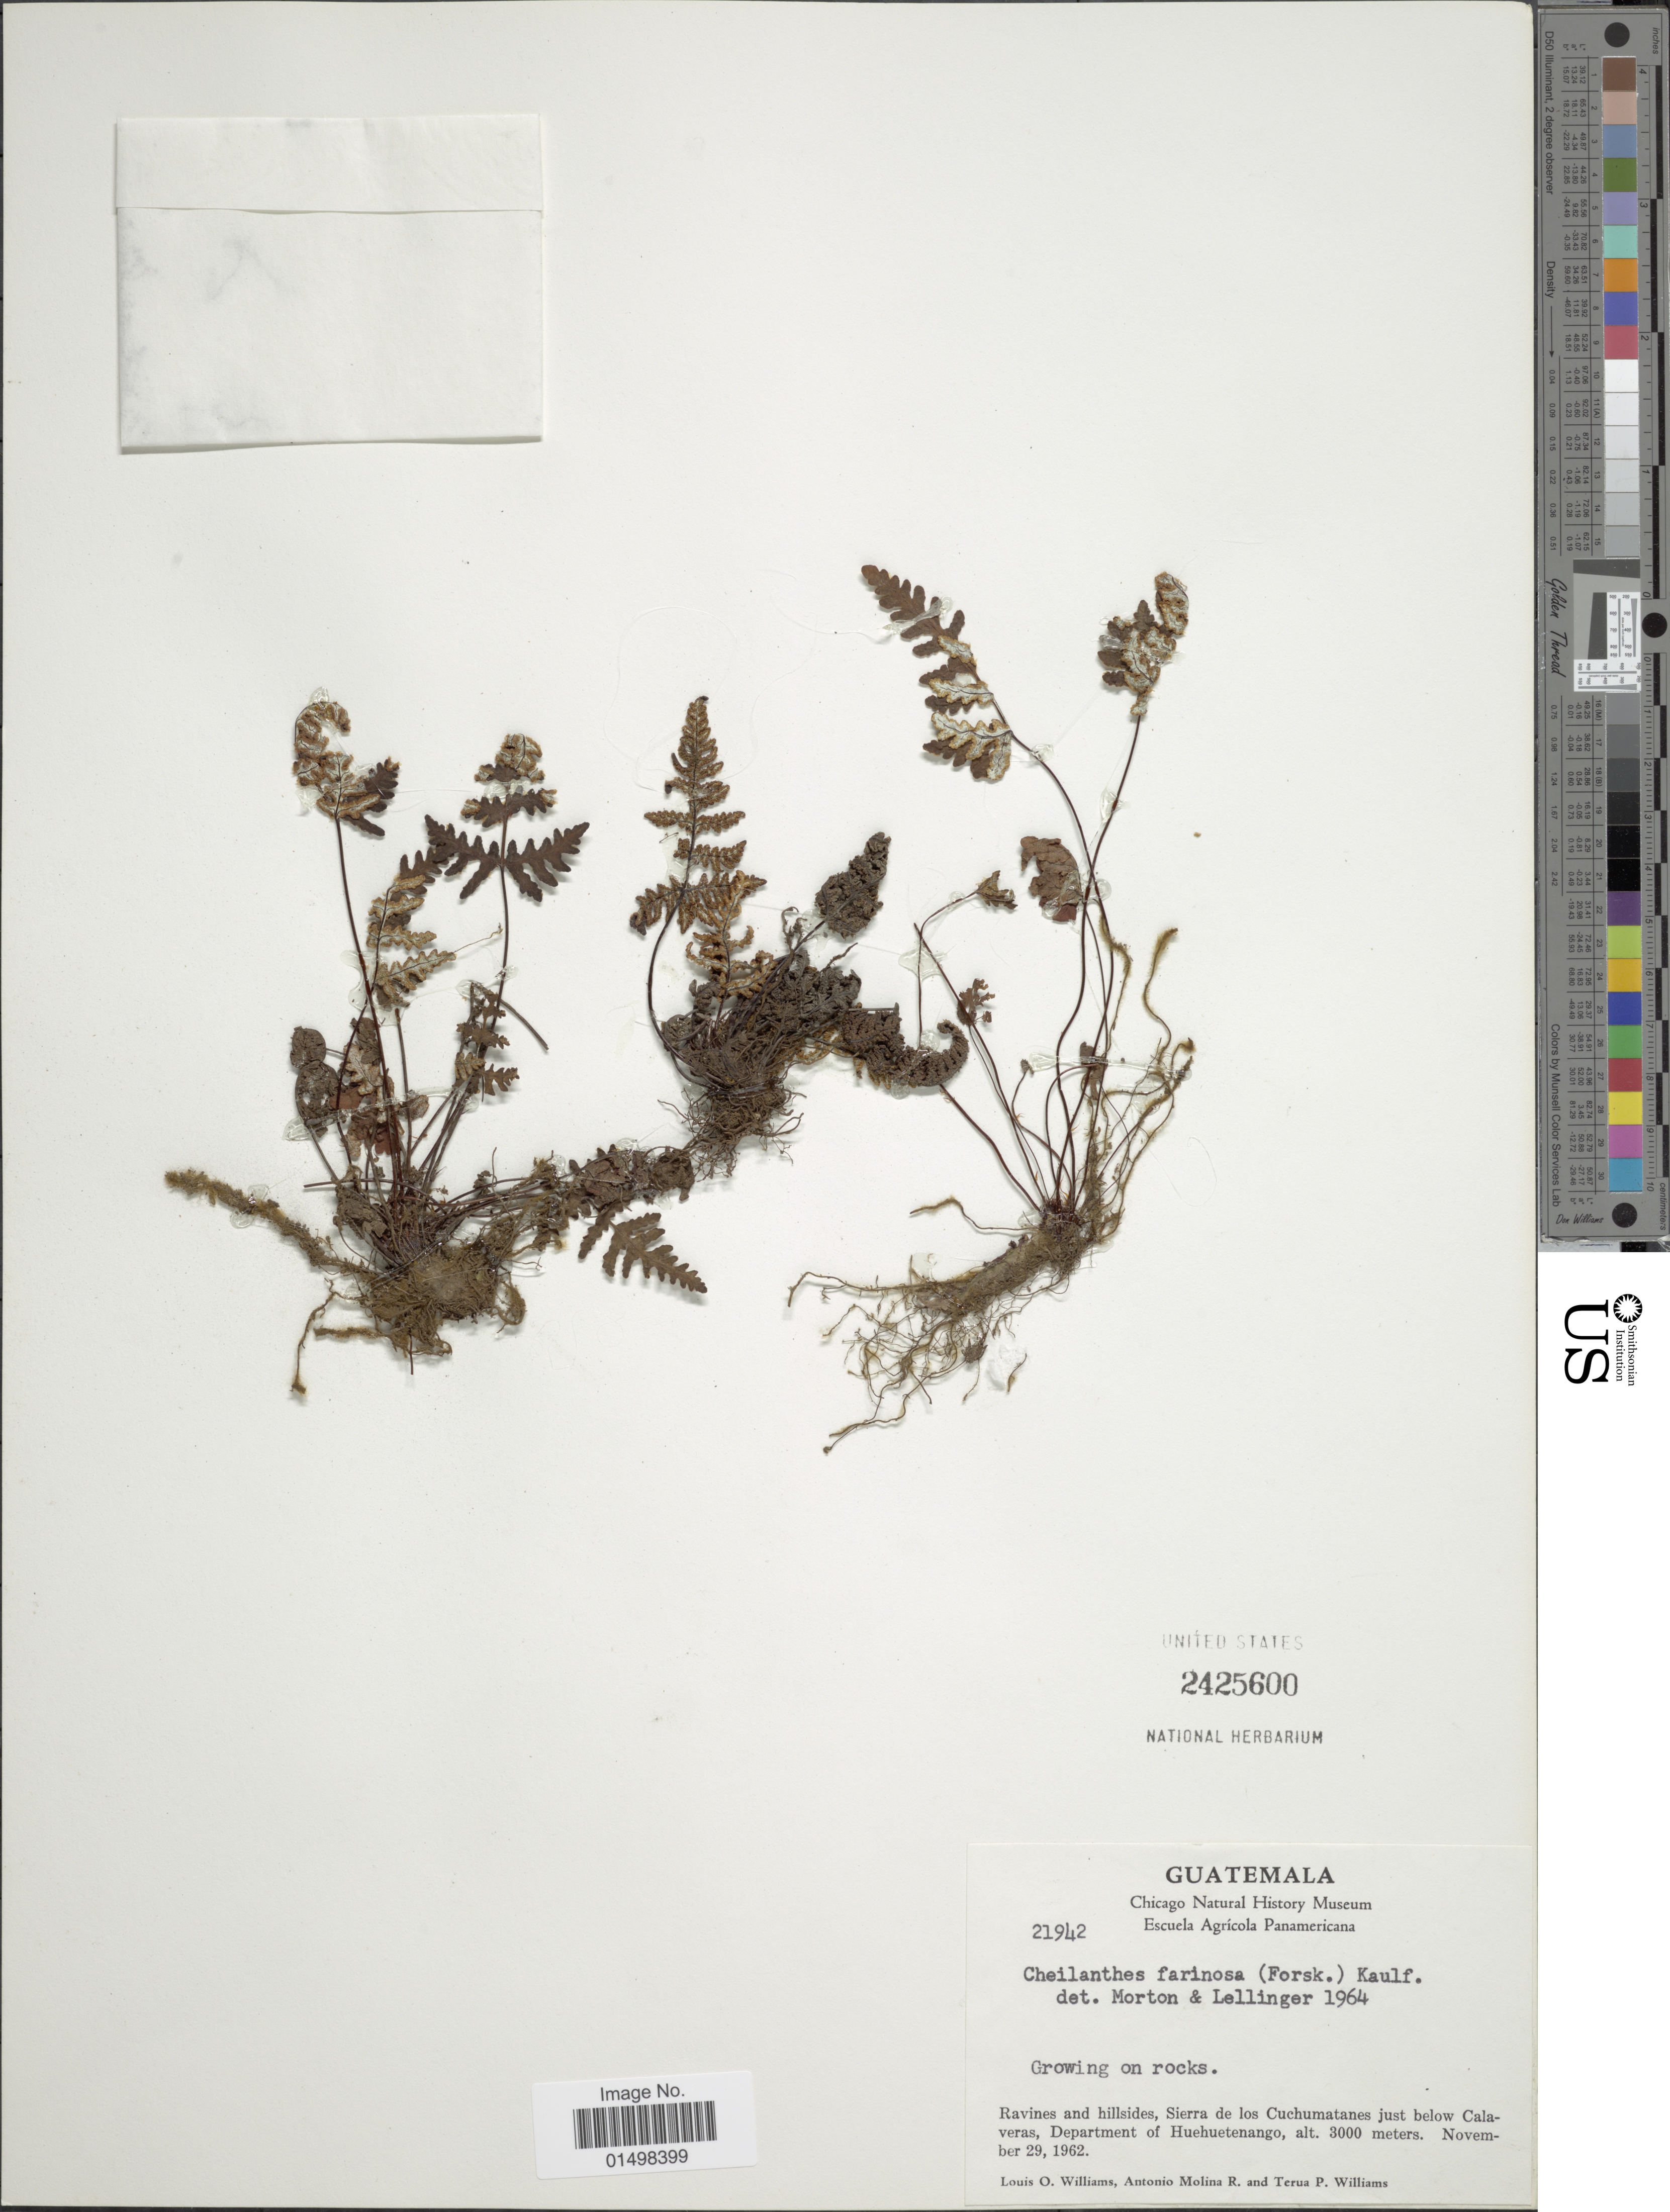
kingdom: Plantae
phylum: Tracheophyta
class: Polypodiopsida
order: Polypodiales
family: Pteridaceae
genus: Aleuritopteris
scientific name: Aleuritopteris farinosa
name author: (Forssk.) Fée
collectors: L. O. Williams, A. Molina R. & T. P. Williams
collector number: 21942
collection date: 1962-11-29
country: Guatemala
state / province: Huehuetenango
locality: Sierra de los Cuchumatanes just below Calaveras, Department of Huehuetenango.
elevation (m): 3000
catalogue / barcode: US 2425600